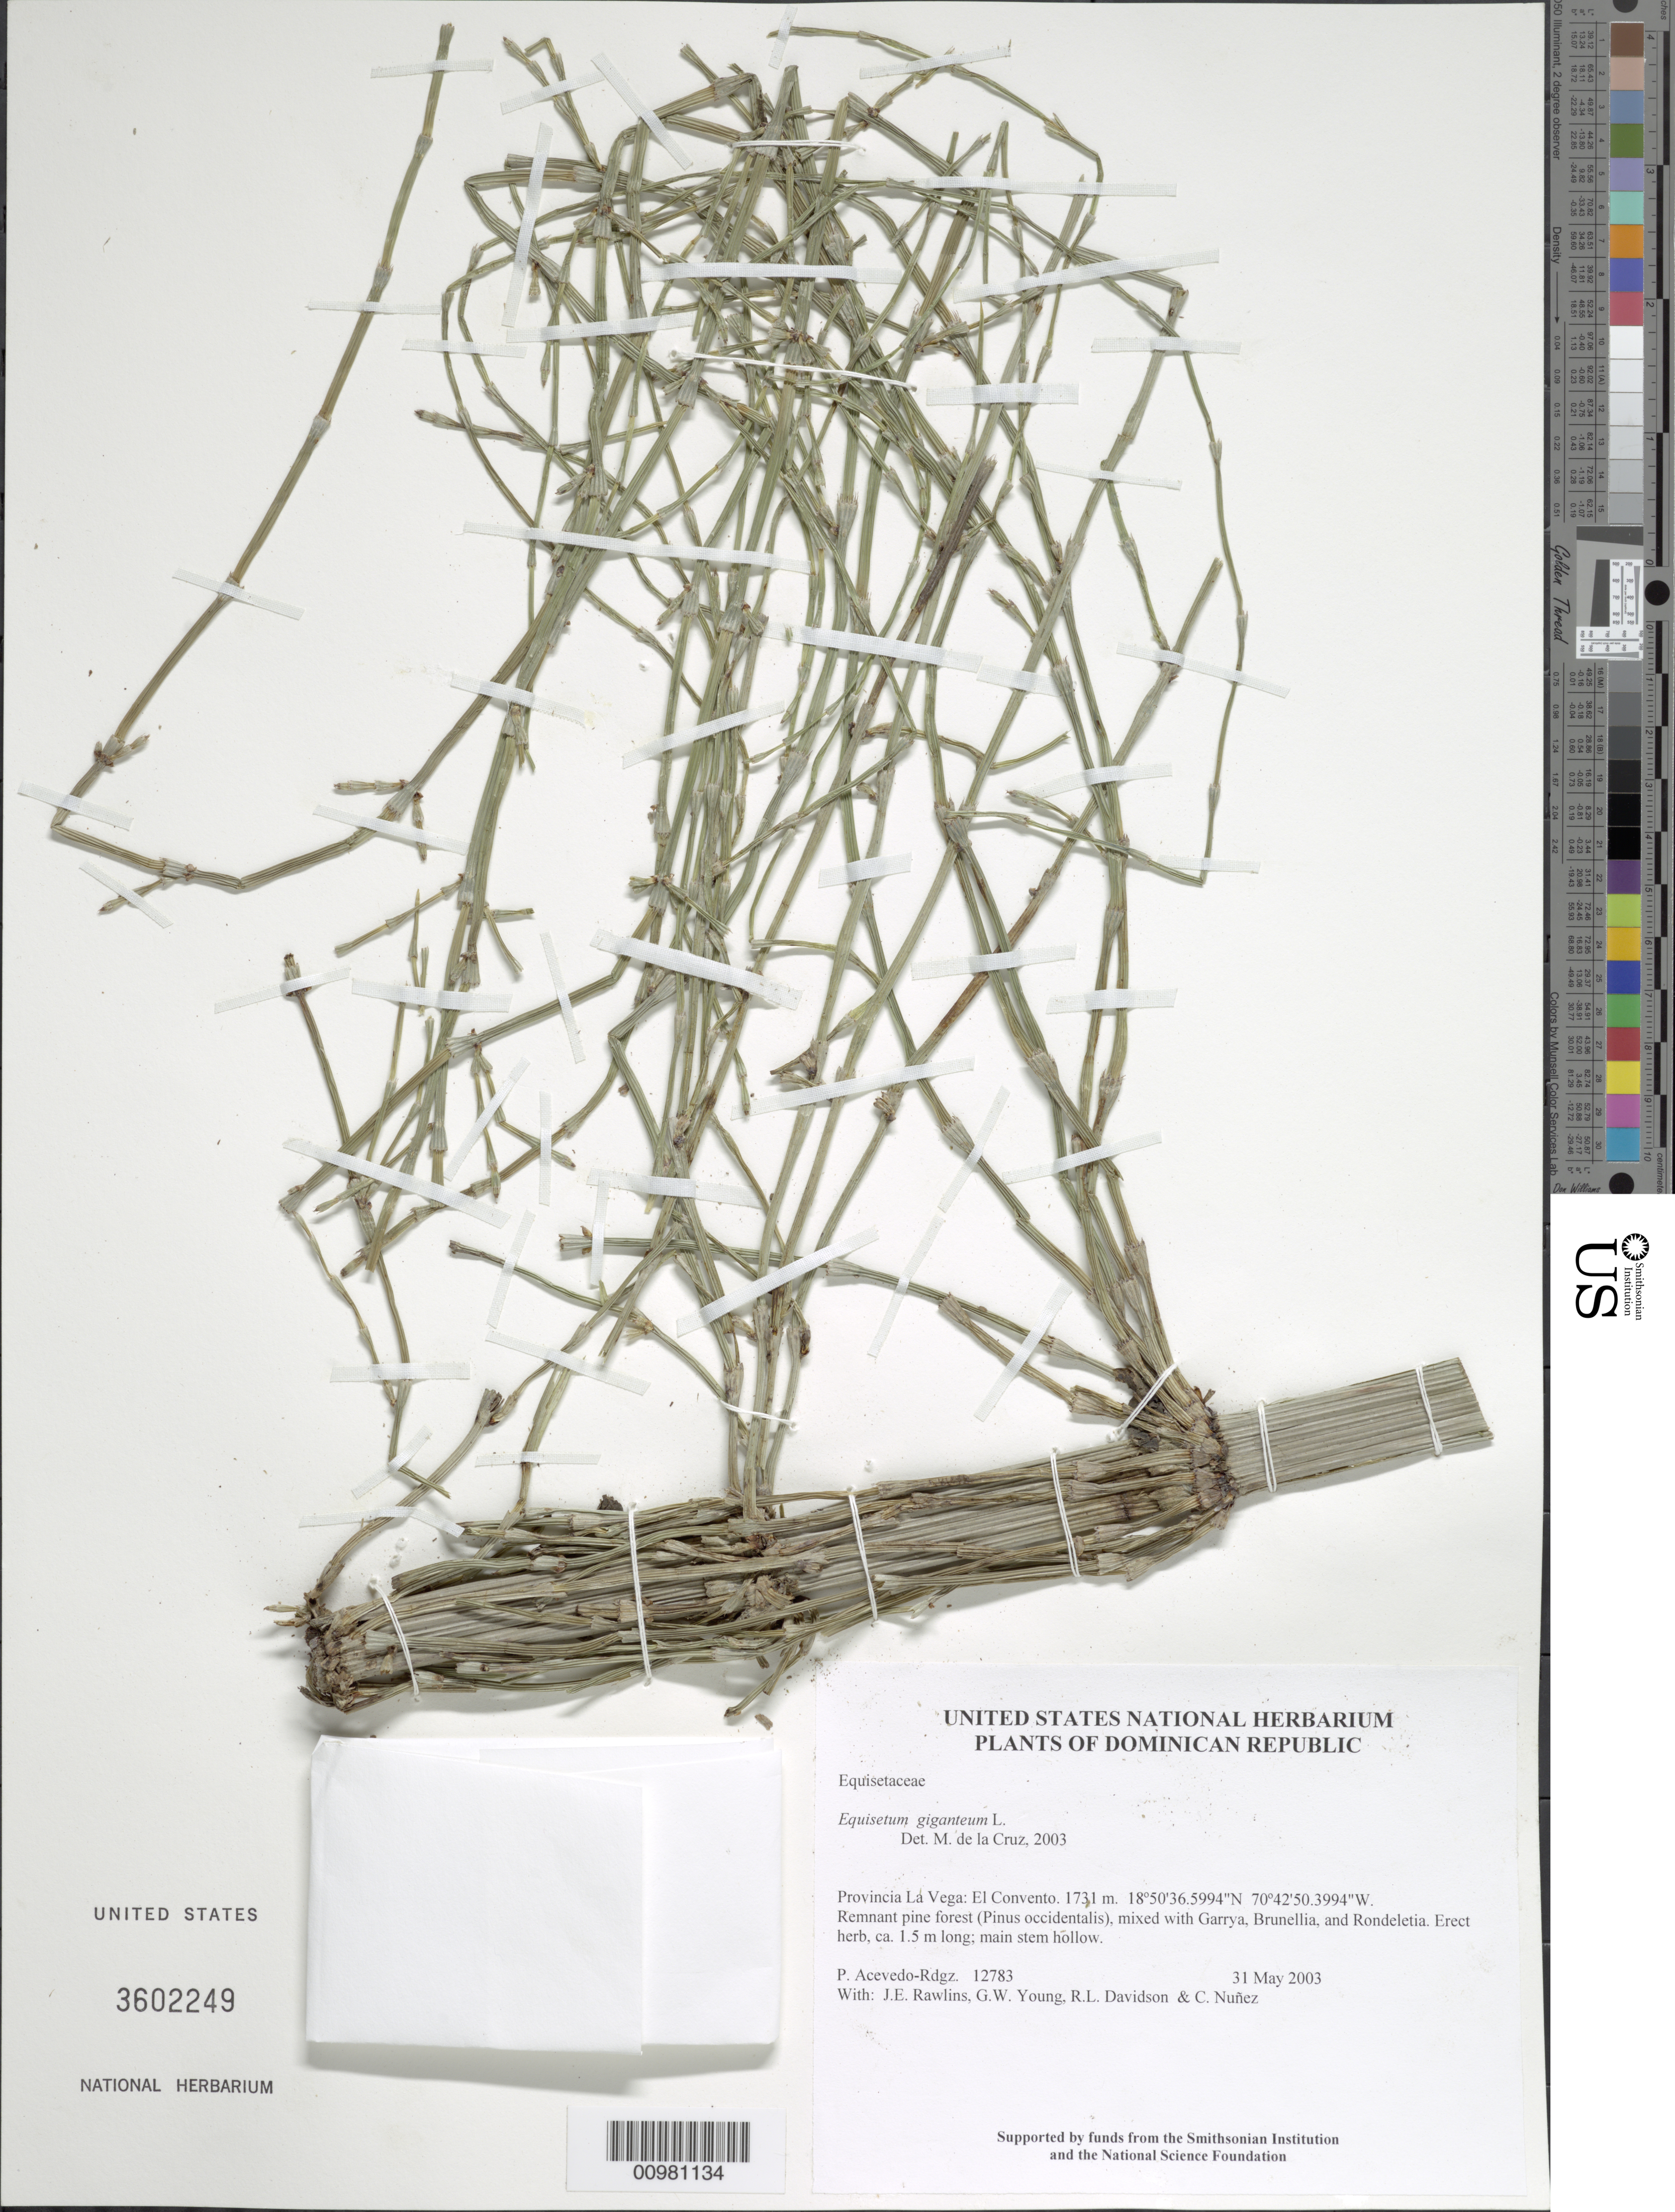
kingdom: Plantae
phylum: Tracheophyta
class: Polypodiopsida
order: Equisetales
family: Equisetaceae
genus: Equisetum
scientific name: Equisetum giganteum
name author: L.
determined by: de la Cruz, M.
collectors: P. Acevedo-Rodr., J. Rawlins, G. Young, R. Davidson & C. Nunez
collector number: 12783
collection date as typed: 31 May 2003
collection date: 2003-05-31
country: Dominican Republic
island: Hispaniola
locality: Provincia La Vega: El Convento.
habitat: Remnant pine forest (Pinus occidentalis), mixed with Garrya, Brunellia, and Rondeletia.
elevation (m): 1731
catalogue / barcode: US 3602249